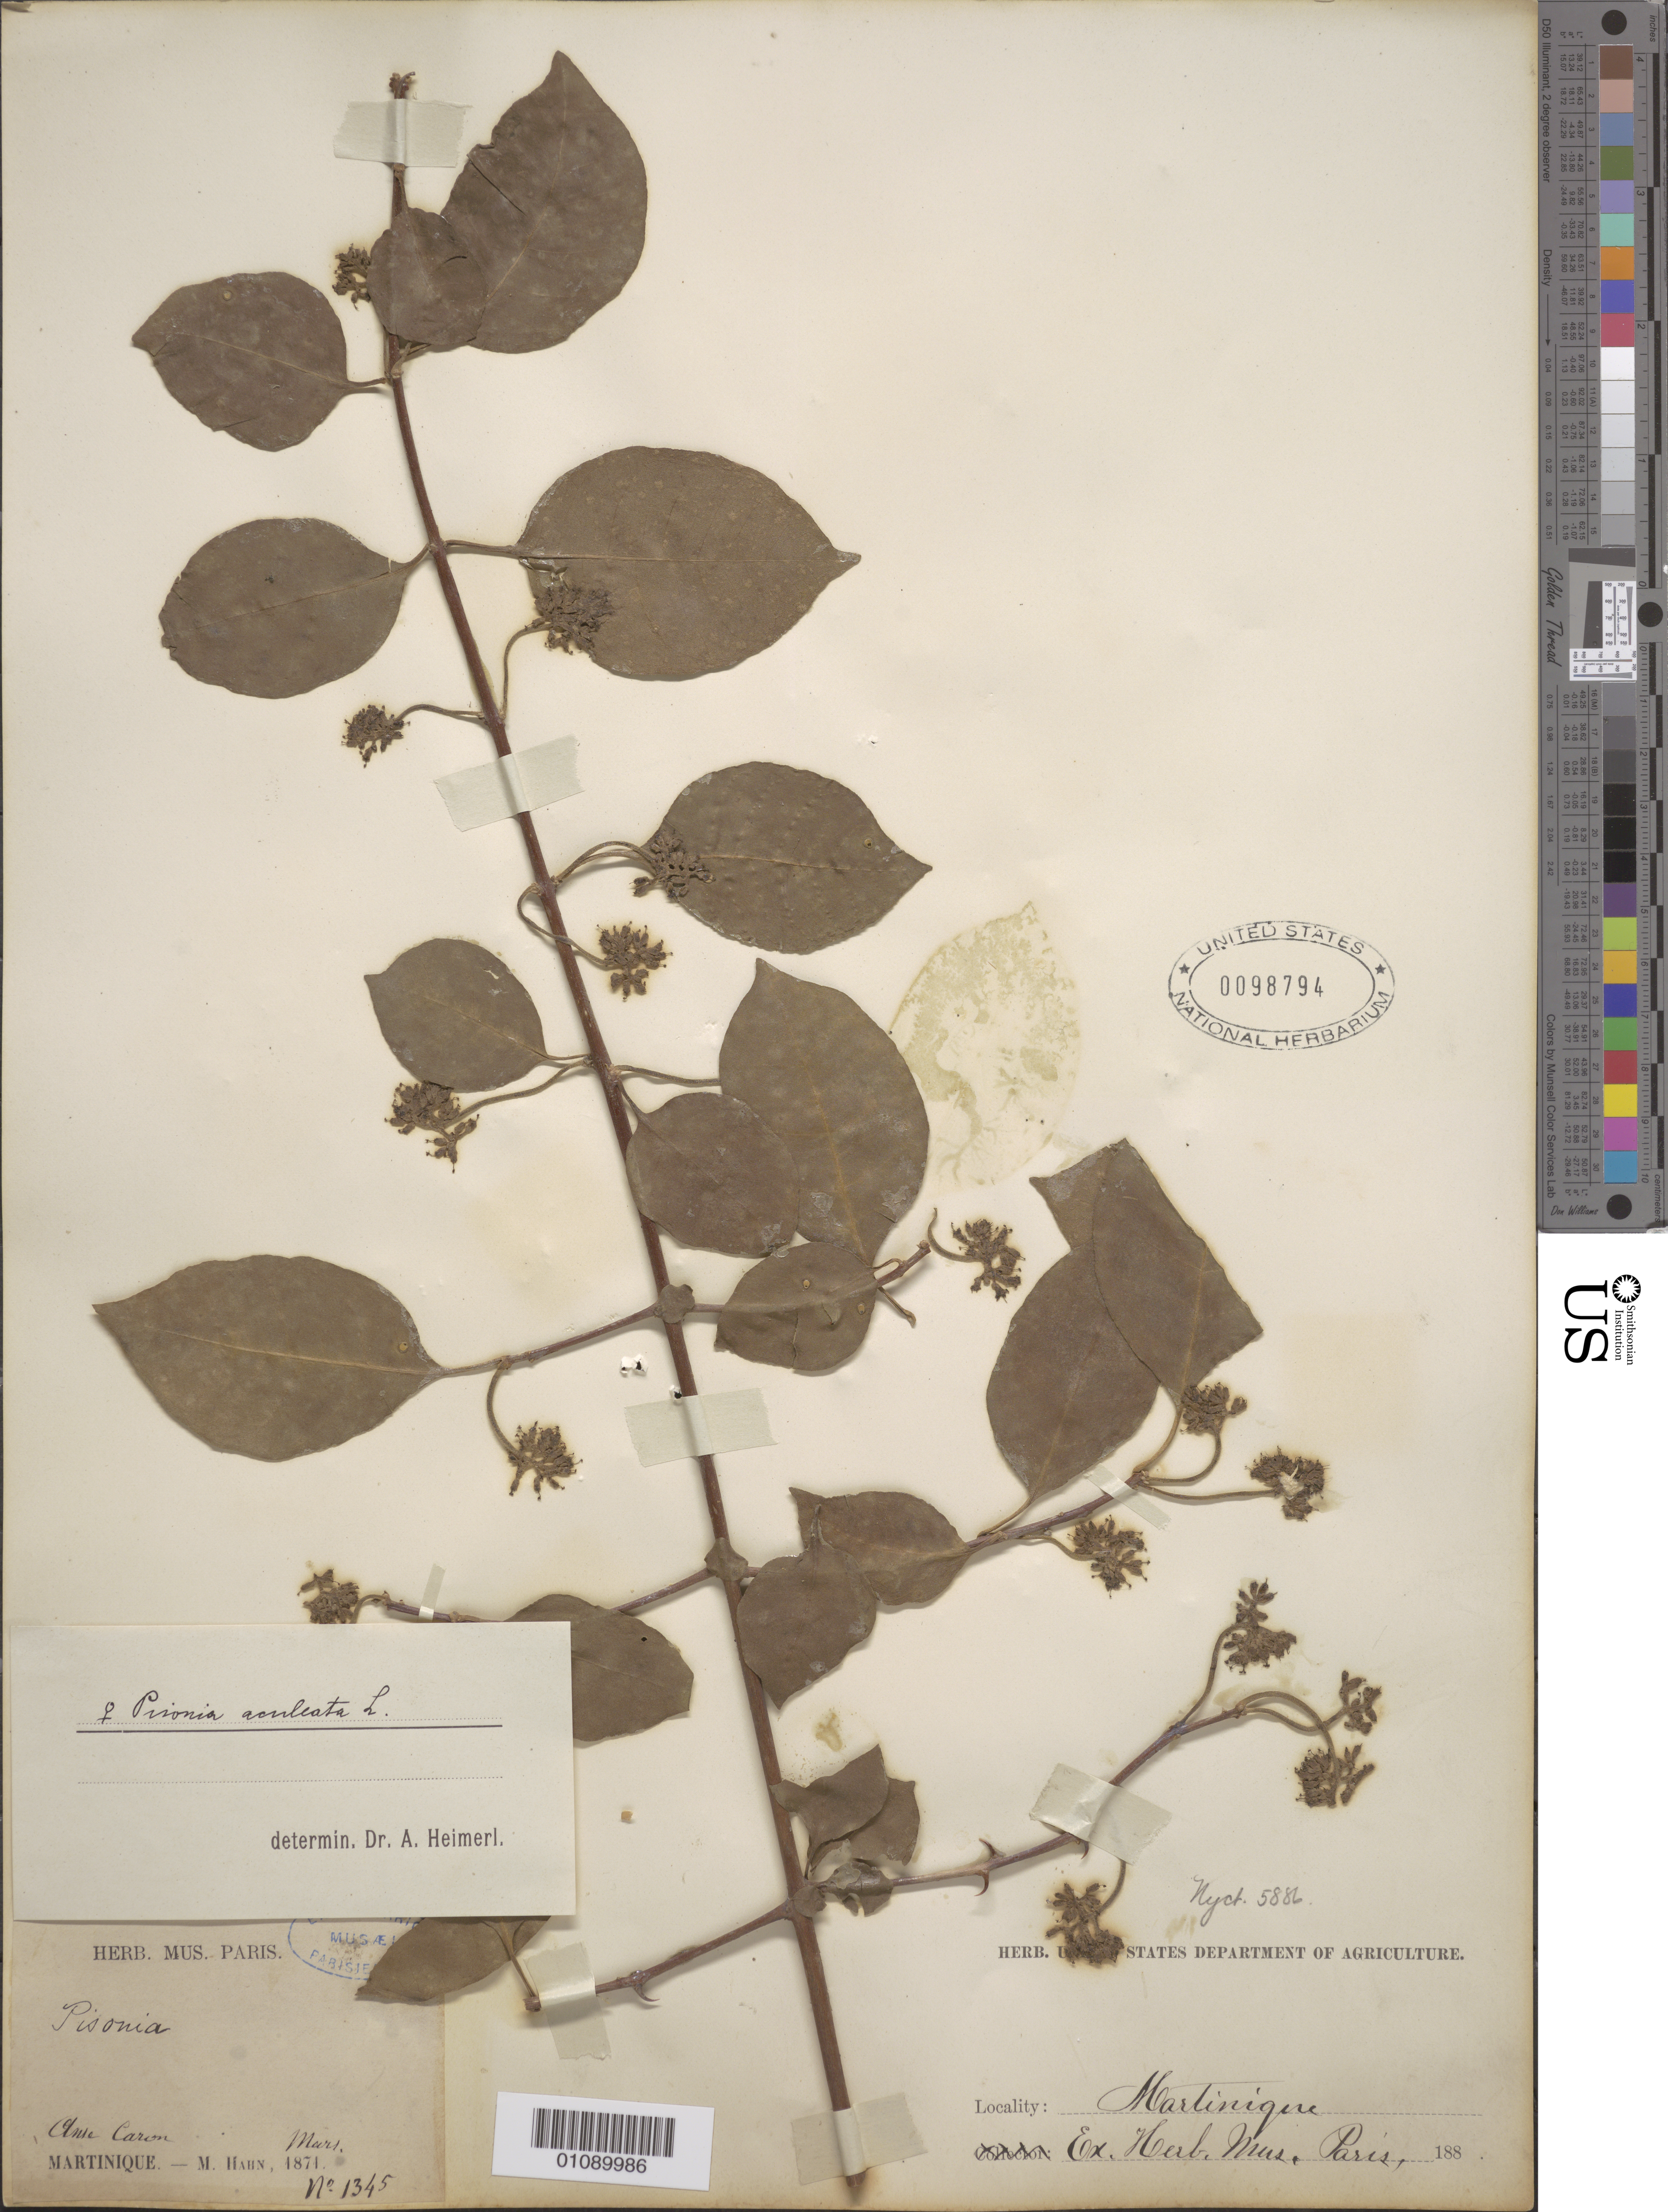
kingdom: Plantae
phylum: Tracheophyta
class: Magnoliopsida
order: Caryophyllales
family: Nyctaginaceae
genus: Pisonia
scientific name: Pisonia aculeata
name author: L.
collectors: M. Hahn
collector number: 1345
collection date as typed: Mar 1874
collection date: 1874-03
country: Martinique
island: Martinique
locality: Anse Caron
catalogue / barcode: US 98794